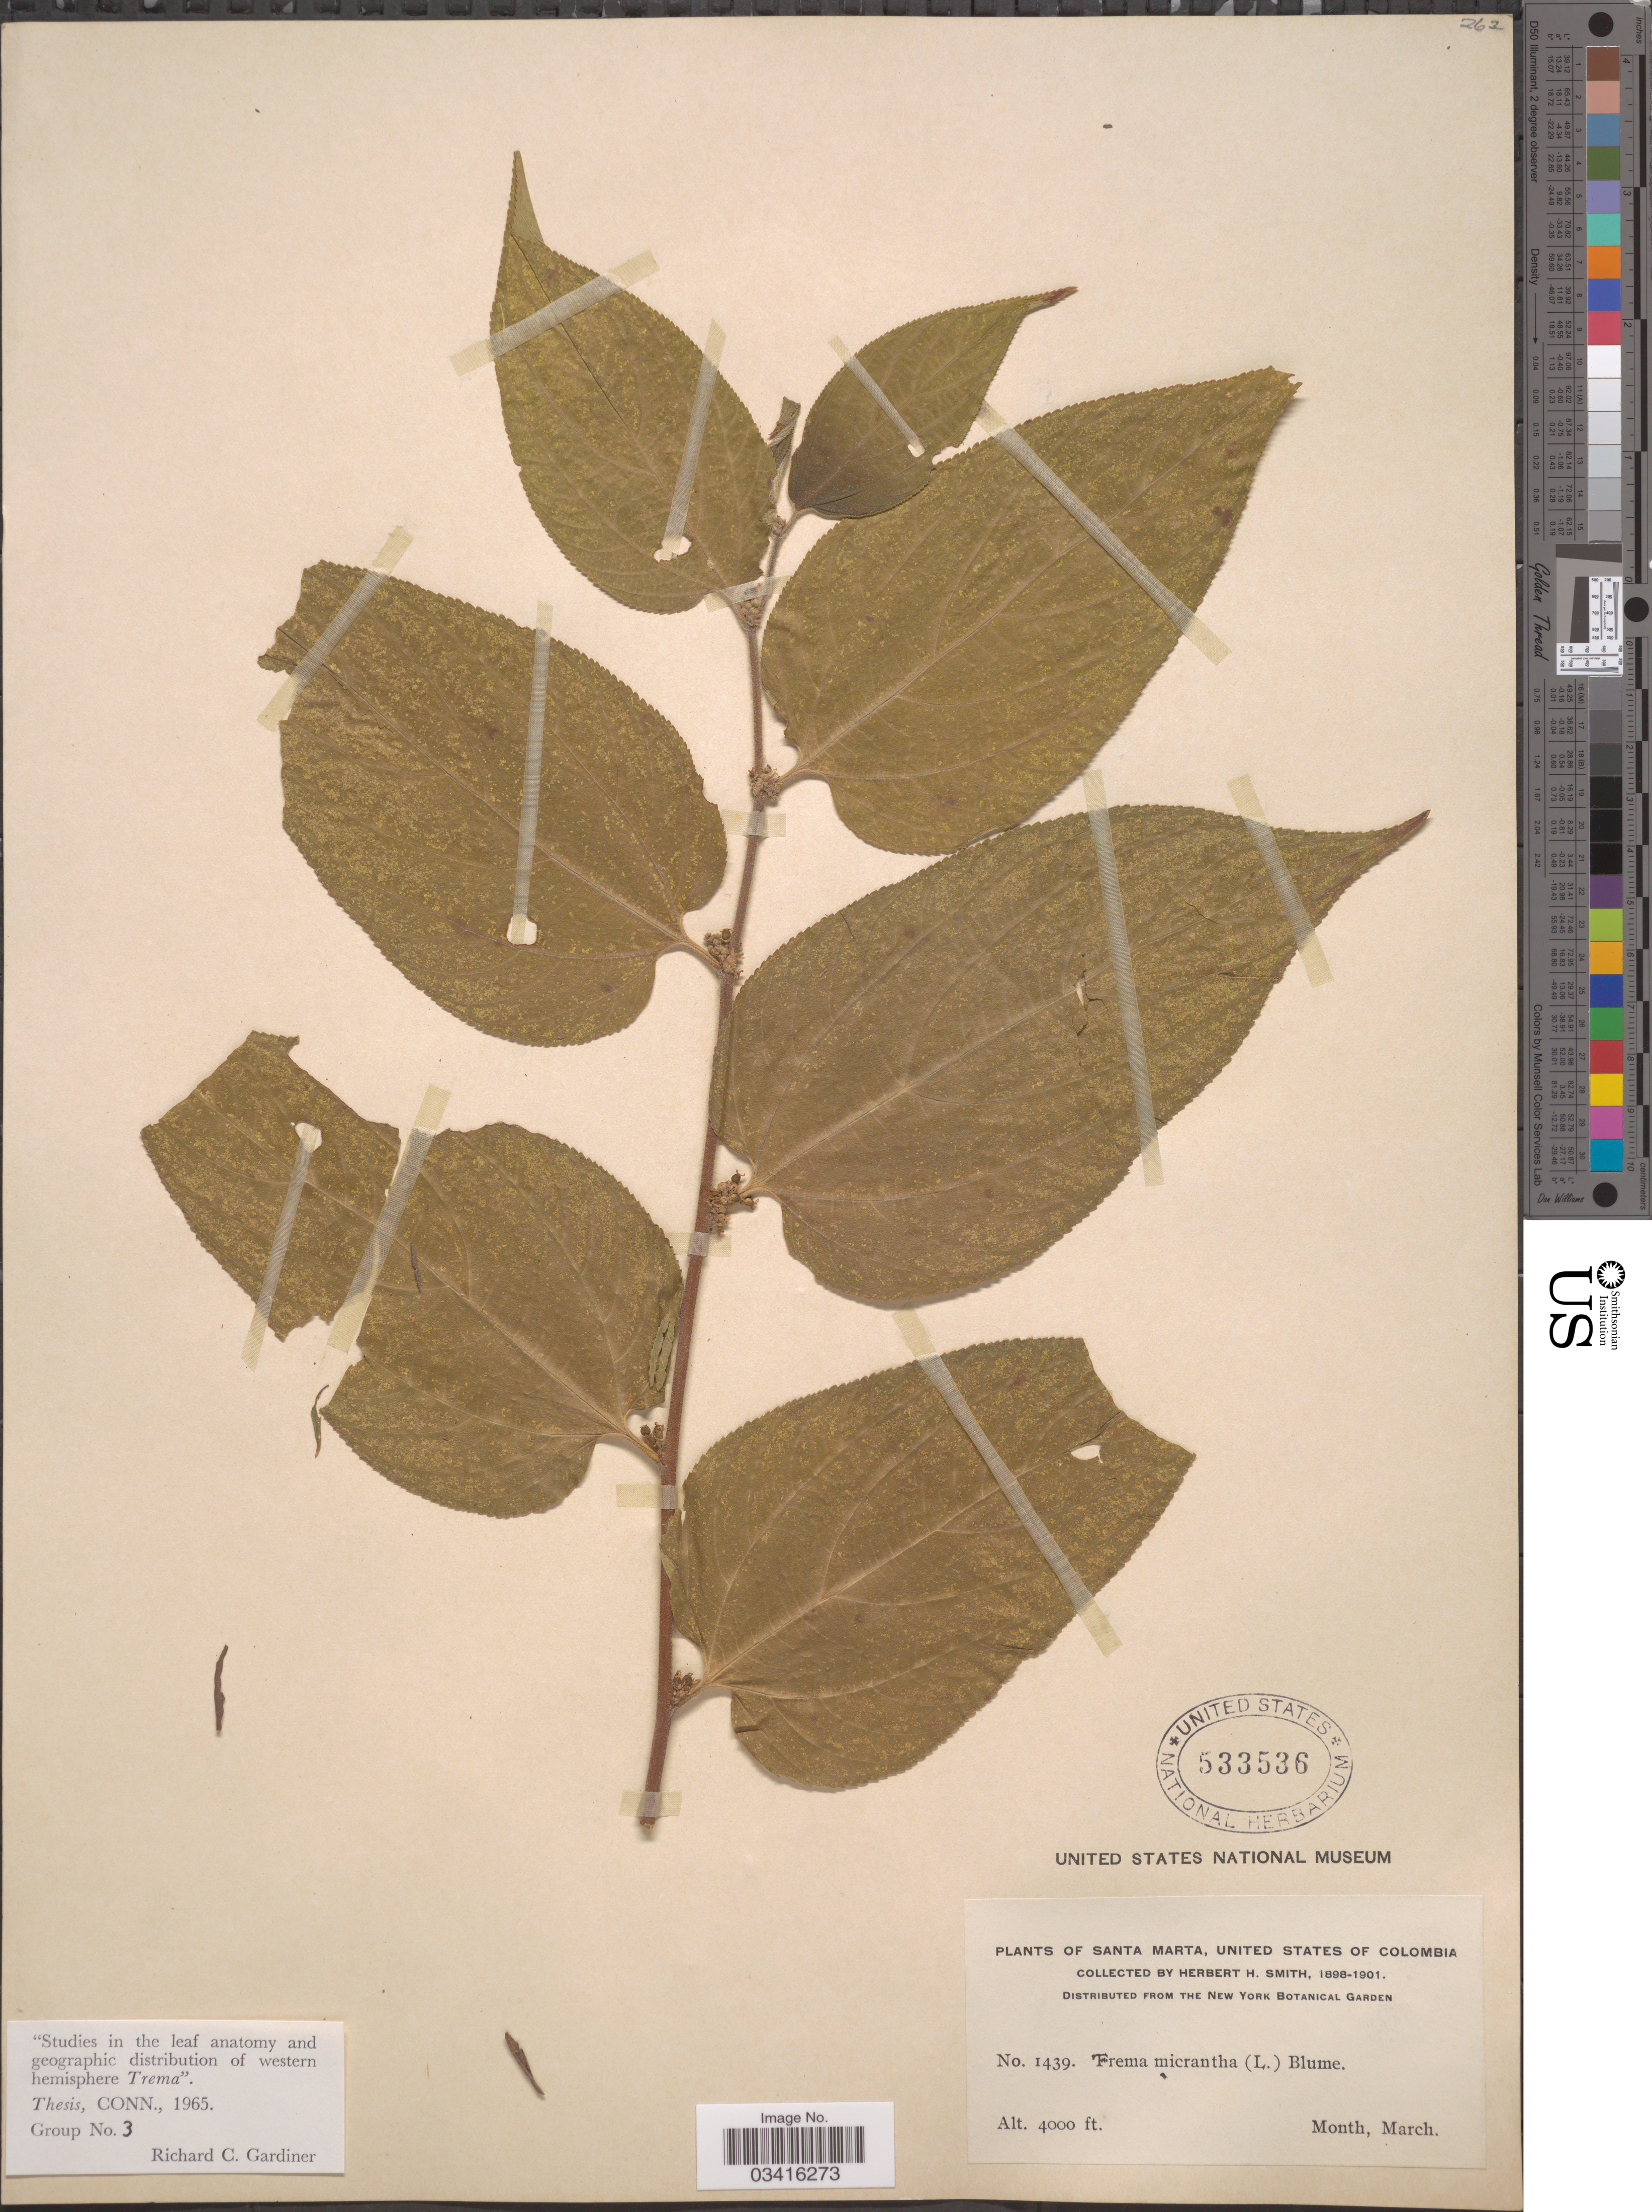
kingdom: Plantae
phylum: Tracheophyta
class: Magnoliopsida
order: Rosales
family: Cannabaceae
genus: Trema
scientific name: Trema micranthum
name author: (L.) Blume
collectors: Herbert H. Smith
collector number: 1439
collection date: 1898-03/1901-03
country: Colombia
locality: Santa Marta. United States of Colombia.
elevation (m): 1219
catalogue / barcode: US 533536